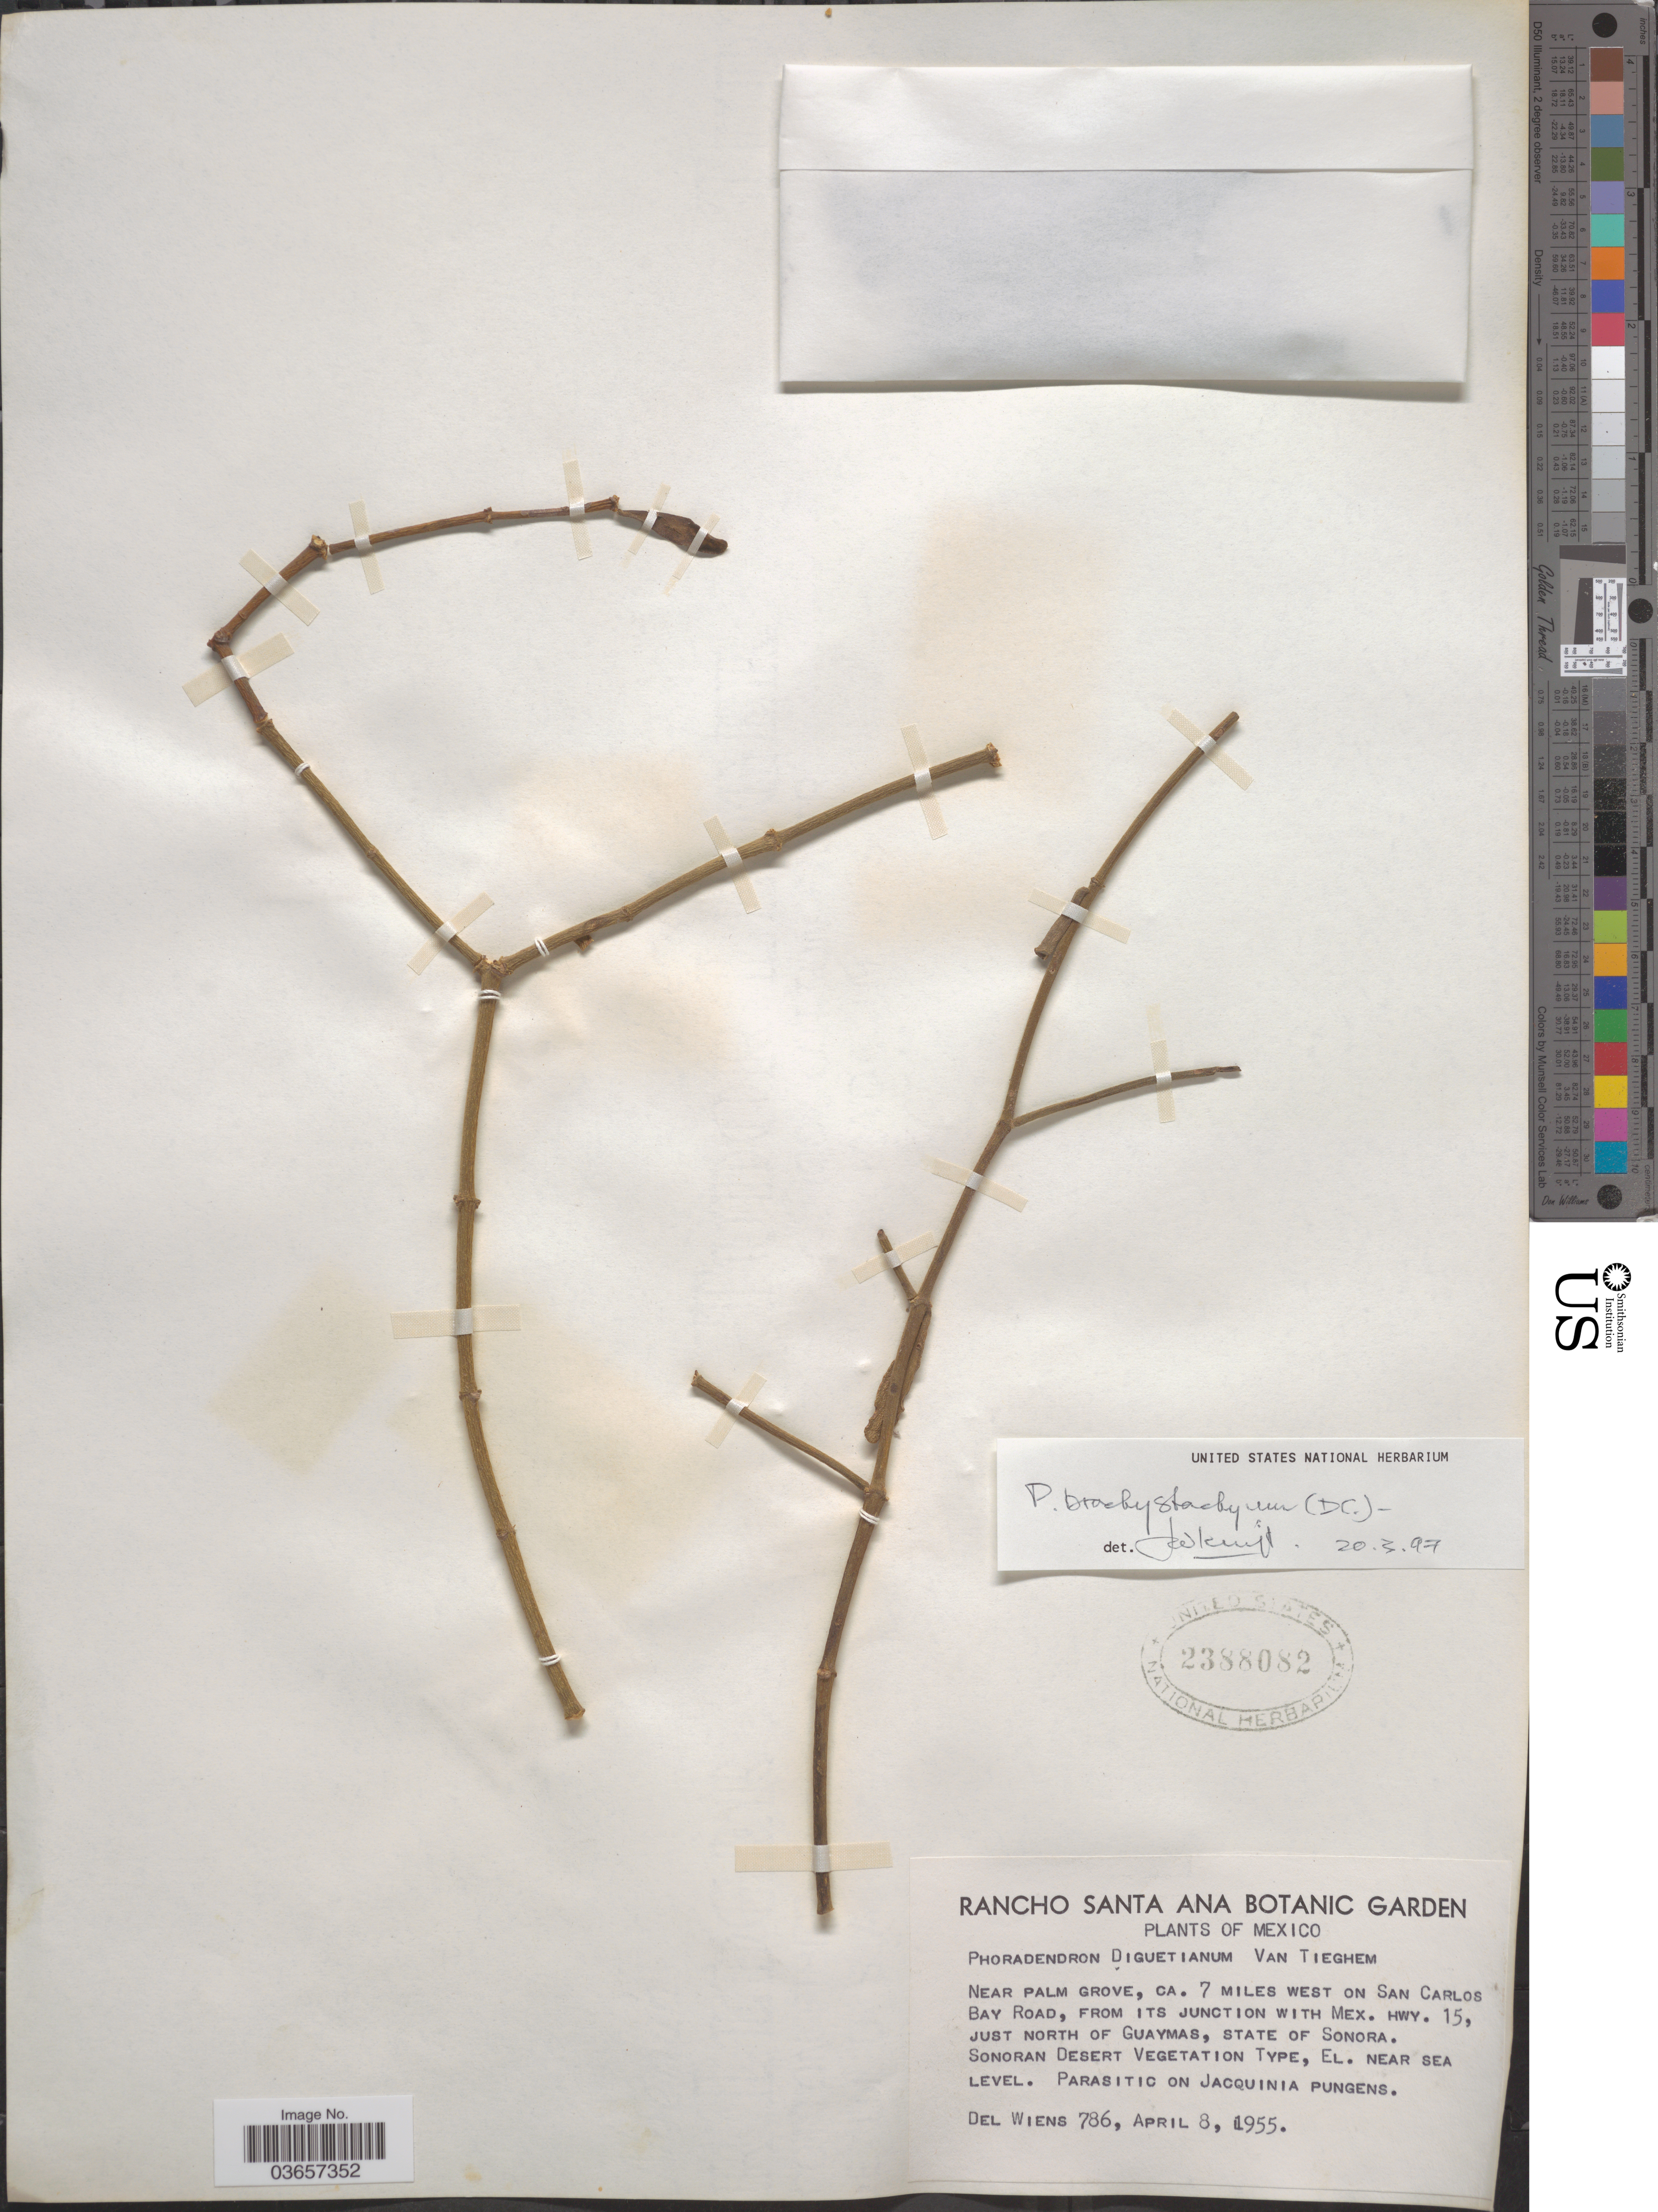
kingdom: Plantae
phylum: Tracheophyta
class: Magnoliopsida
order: Santalales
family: Viscaceae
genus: Phoradendron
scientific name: Phoradendron brachystachyum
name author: (DC.) Oliv.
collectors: D. Wiens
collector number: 786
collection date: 1955-04-08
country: Mexico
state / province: Sonora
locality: Near palm grove, ca. 7 miles west on San Carlos Bay Road, from its junction with Mex. Hwy. 15, just north of Guaymas. Sonoran Desert Vegetation Type.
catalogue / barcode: US 2388082